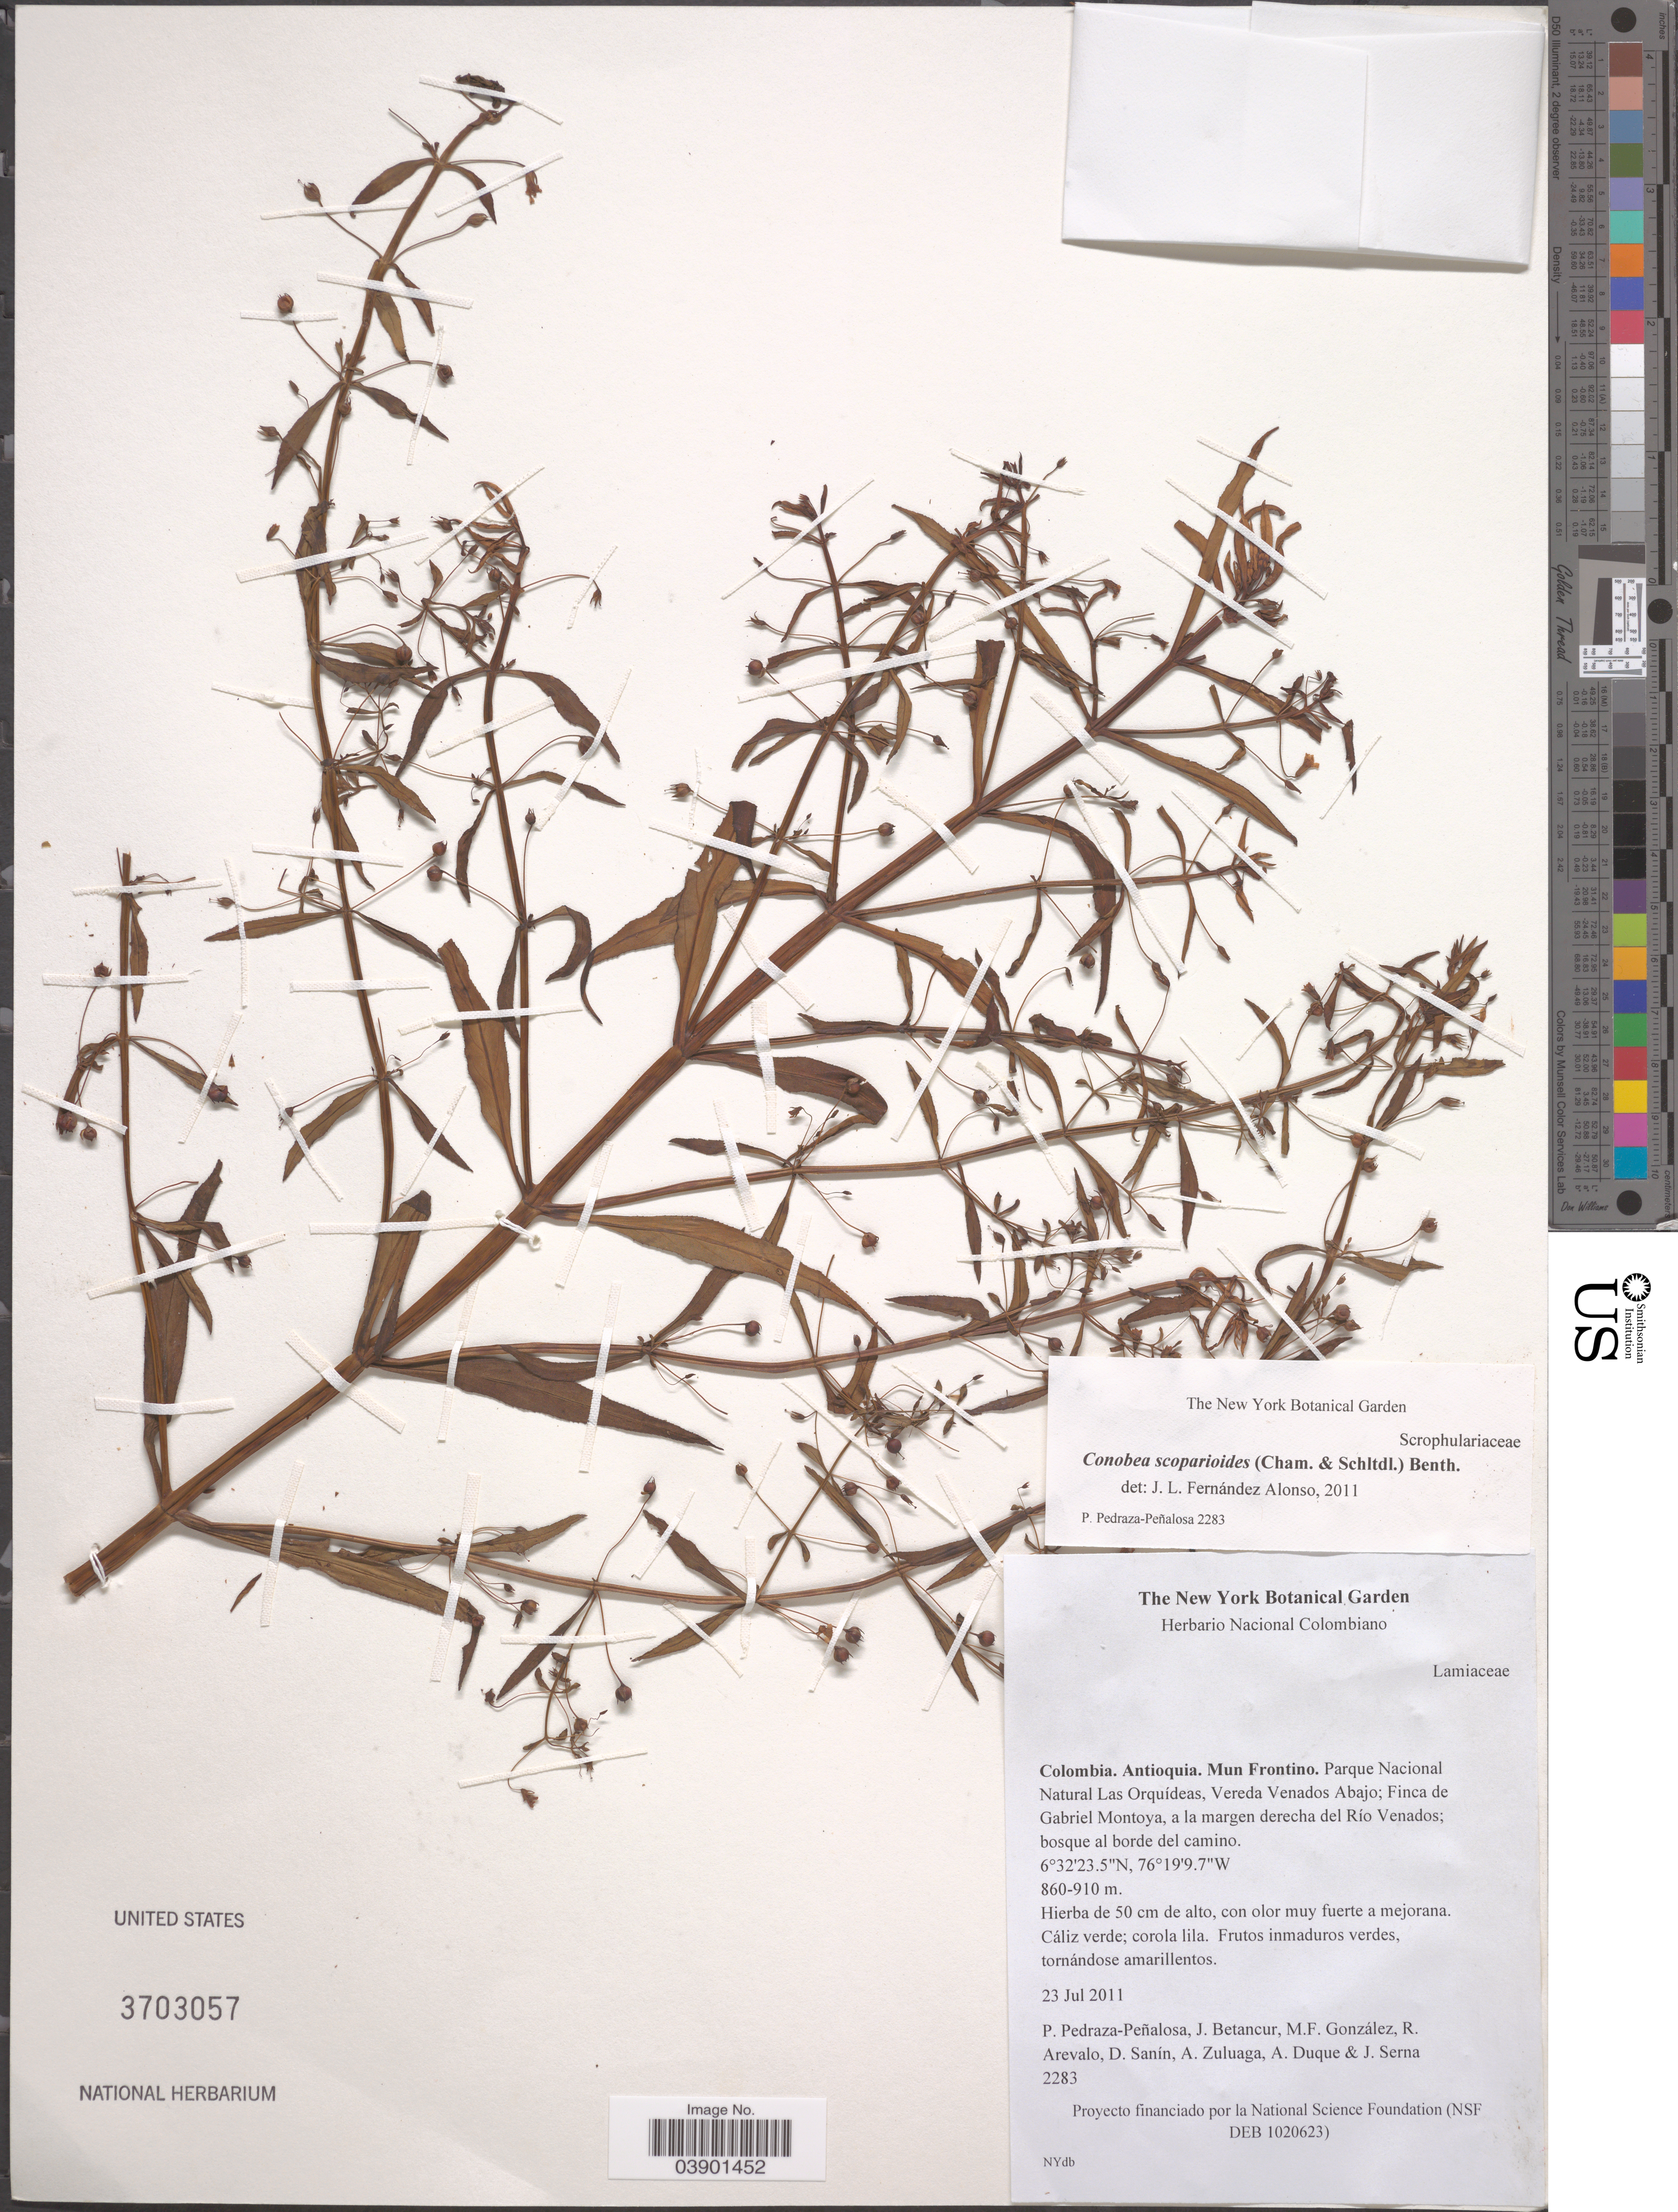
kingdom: Plantae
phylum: Tracheophyta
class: Magnoliopsida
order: Lamiales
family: Plantaginaceae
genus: Conobea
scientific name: Conobea scoparioides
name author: (Cham. & Schltdl.) Benth.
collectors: P. Pedraza-Peñalosa, J. Betancur, M. Gonzalez, R. Arevalo & et al.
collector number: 2283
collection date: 2011-07-23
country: Colombia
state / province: Antioquia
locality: Mun Frontino. Parque Nacional Natural Las Orquídeas, Vereda Venados Abajo; Finca de Gabriel Montoya, a la margen derecha del Río Venados; bosque al borde del camino.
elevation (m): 860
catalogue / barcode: US 3703057